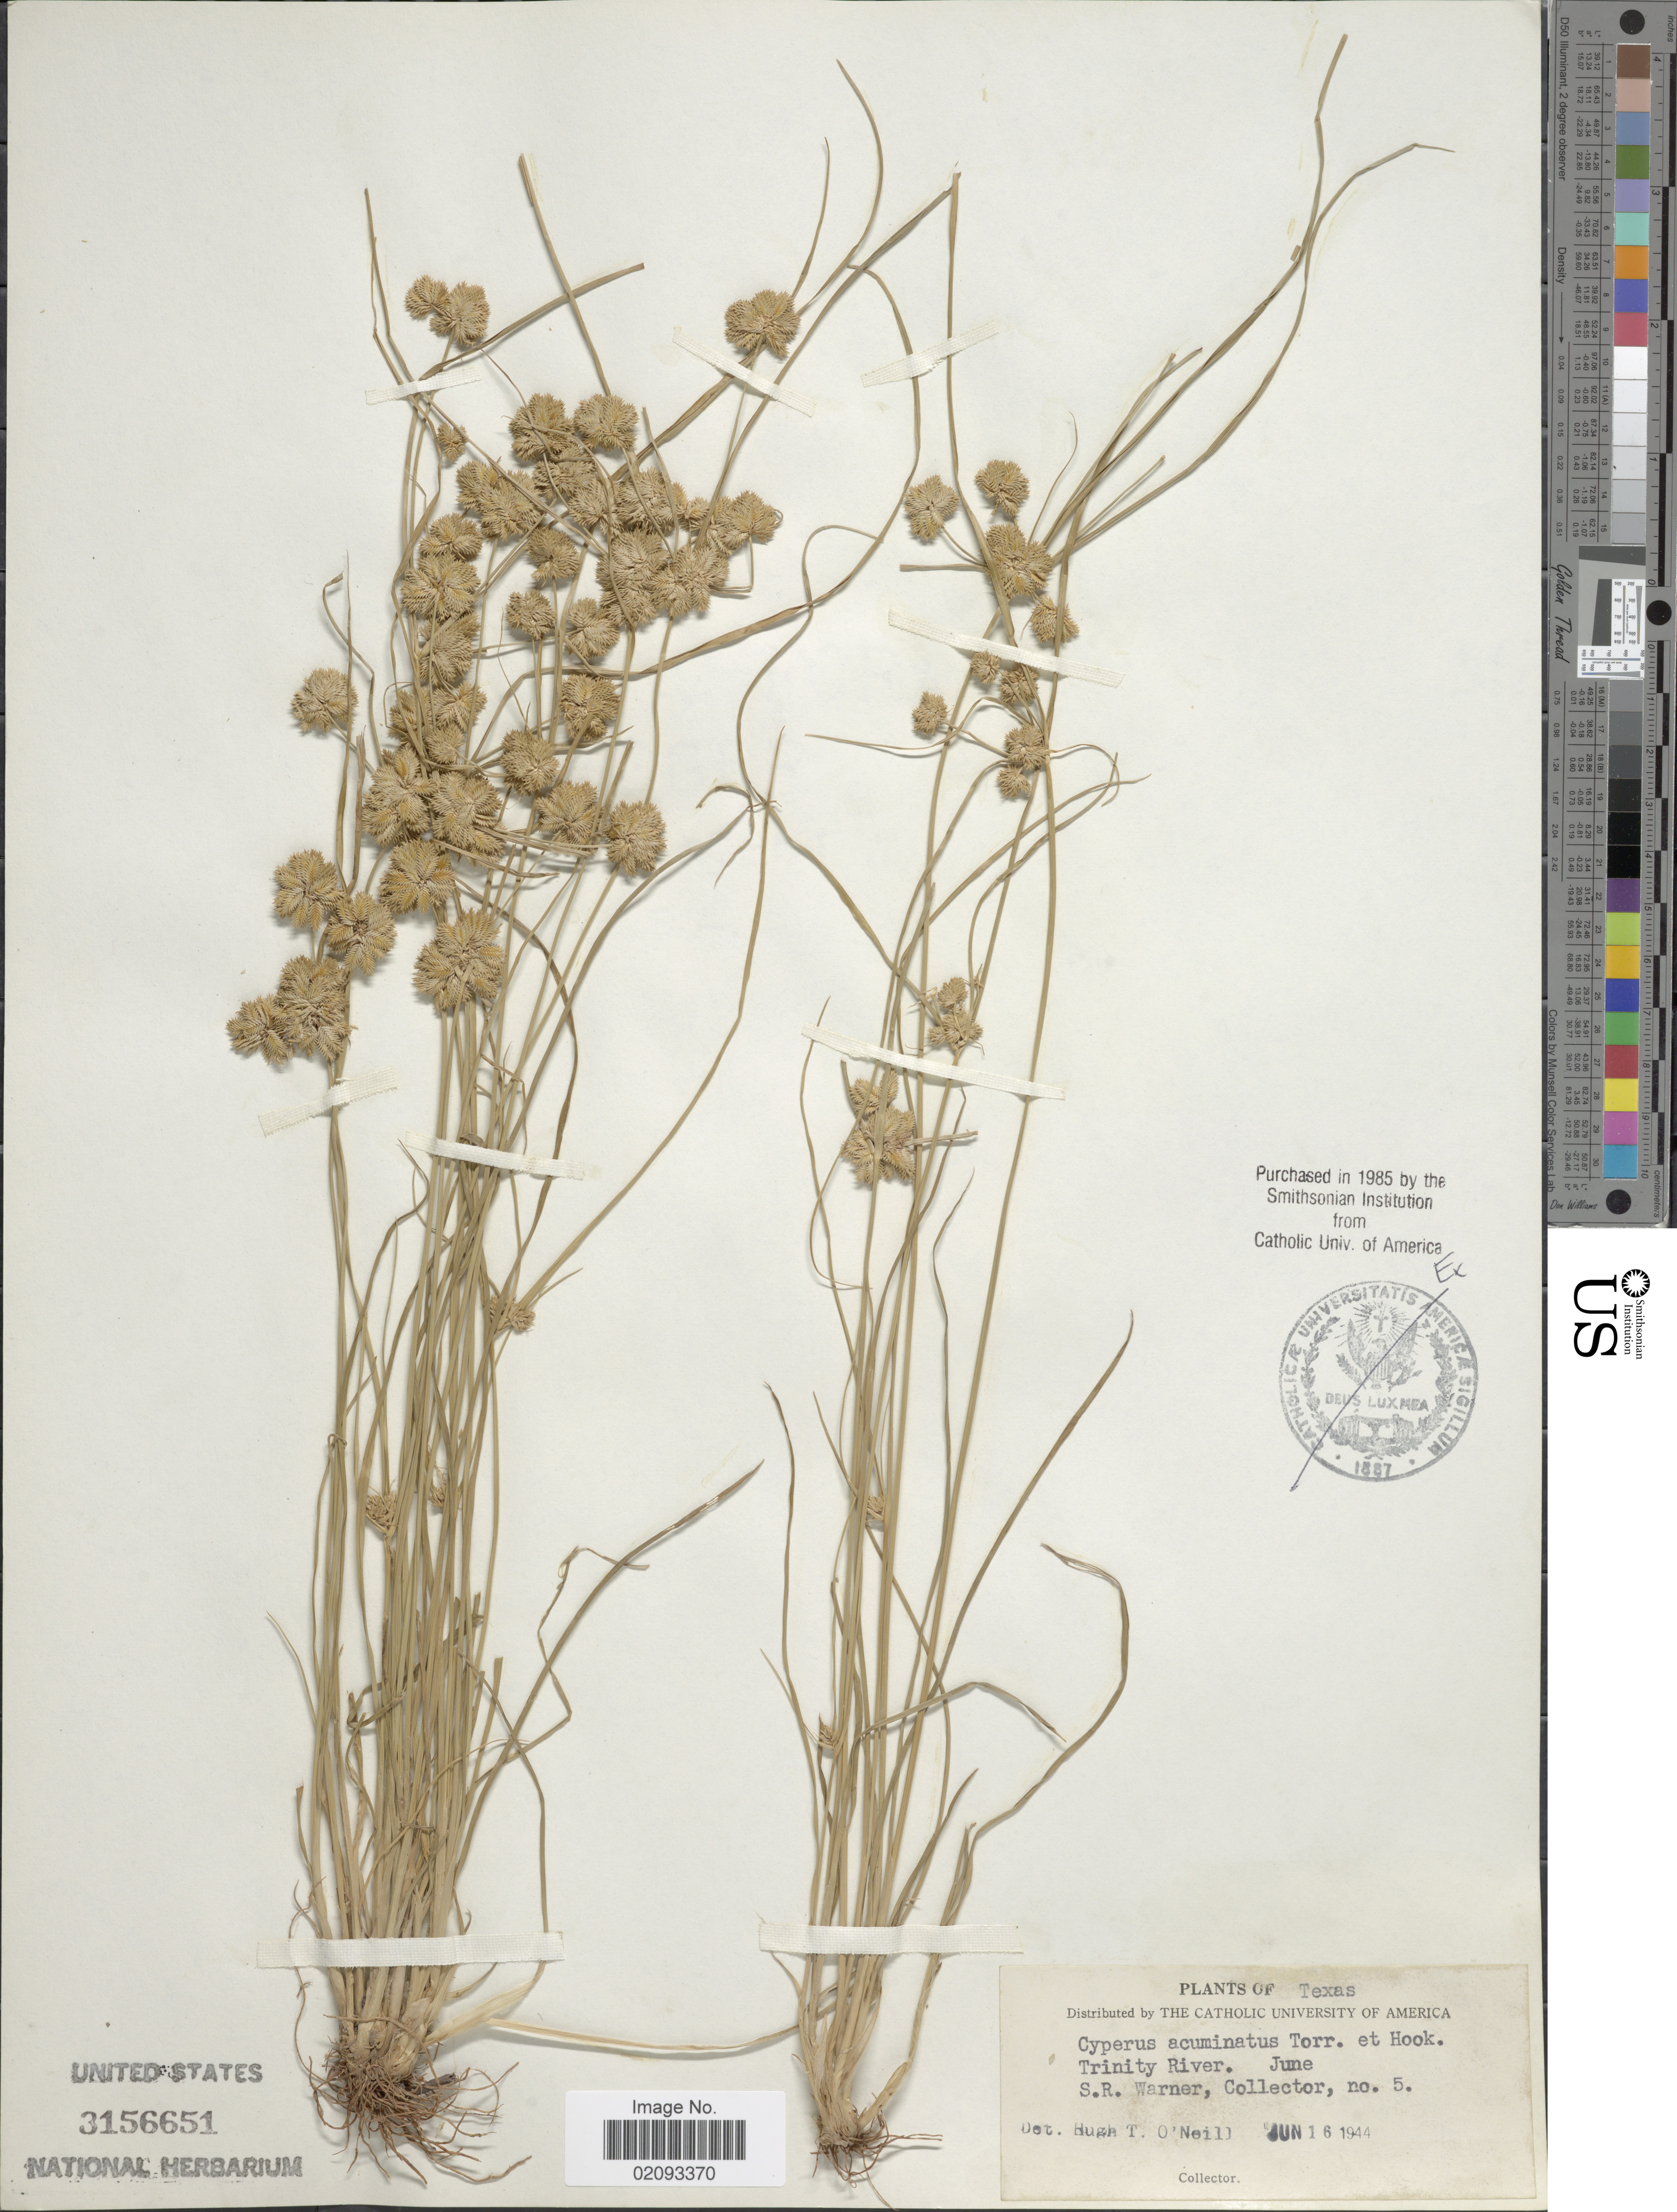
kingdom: Plantae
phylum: Tracheophyta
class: Liliopsida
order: Poales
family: Cyperaceae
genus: Cyperus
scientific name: Cyperus acuminatus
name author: Torr. & Hook.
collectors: S. Warner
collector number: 5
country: United States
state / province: Texas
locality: Trinity River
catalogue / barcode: US 3156651